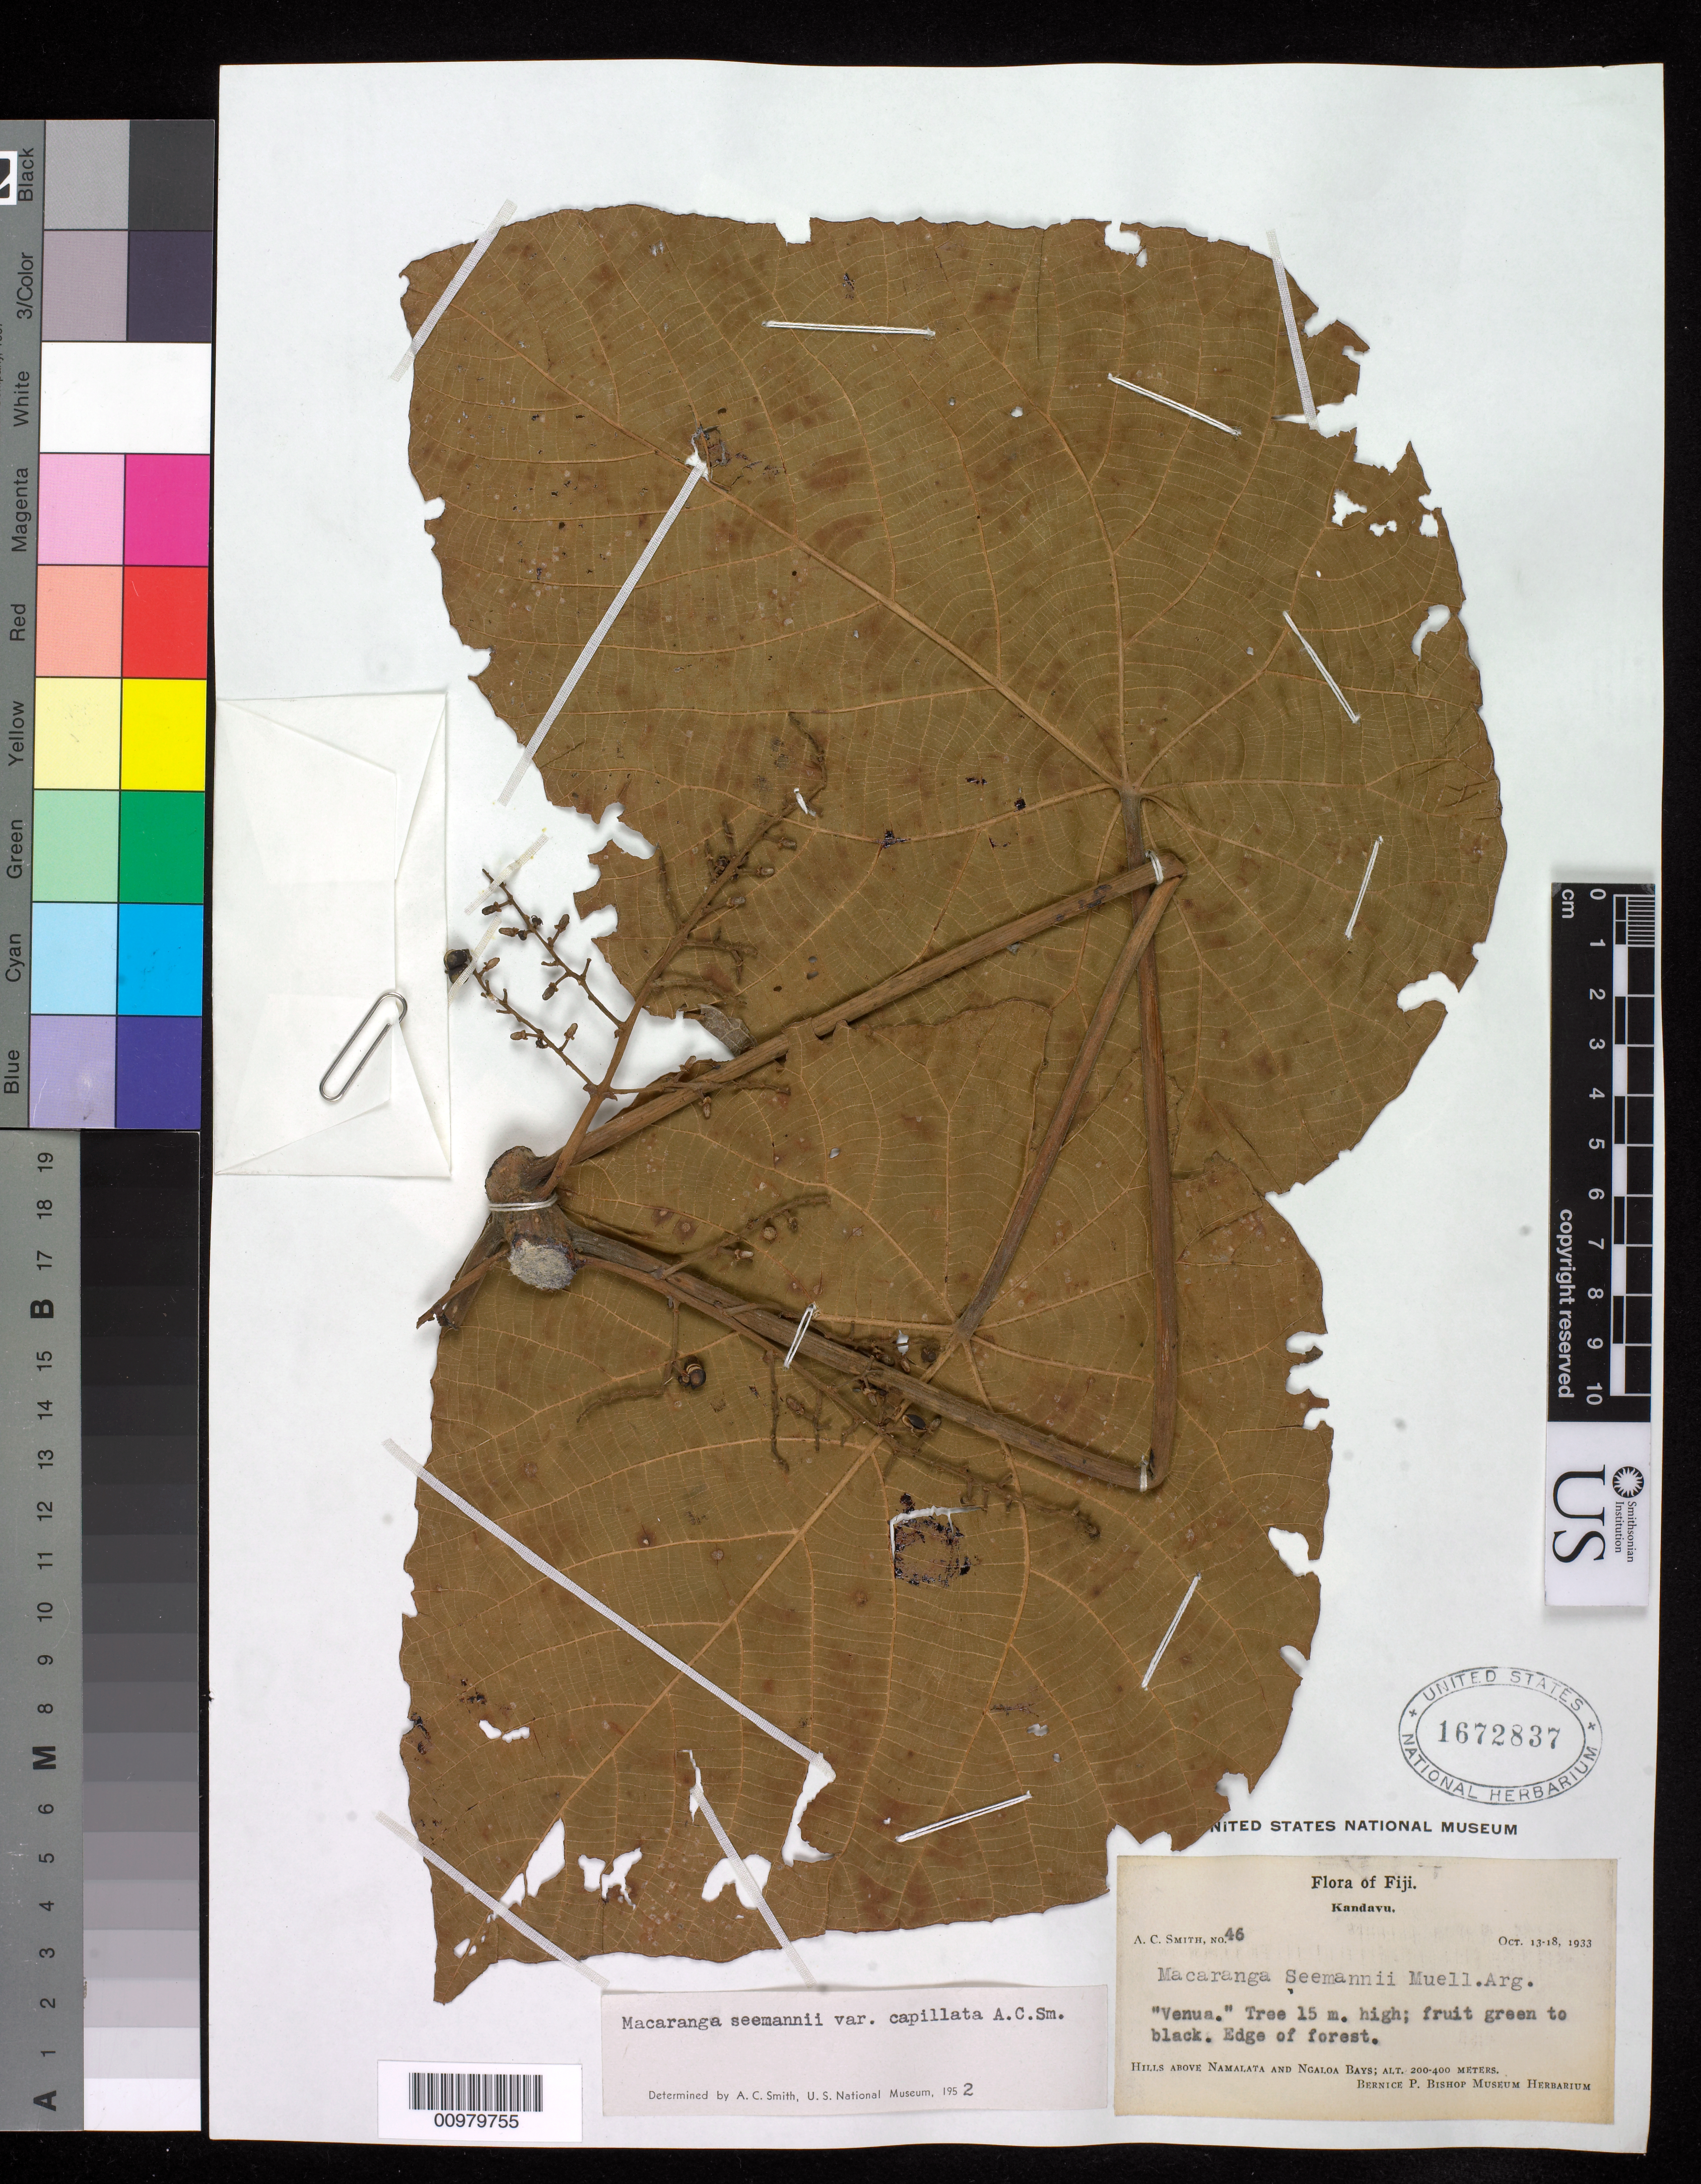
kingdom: Plantae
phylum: Tracheophyta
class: Magnoliopsida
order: Malpighiales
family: Euphorbiaceae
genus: Macaranga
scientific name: Macaranga seemannii var. seemannii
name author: (Müll. Arg.) Müll. Arg.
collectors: C. A. Smith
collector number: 46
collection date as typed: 13 Oct 1933 to 18 Oct 1933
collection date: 1933-10-13/1933-10-18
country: Fiji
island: Kadavu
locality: hills above Namalata and Ngaloa Bays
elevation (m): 200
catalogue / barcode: US 1672837